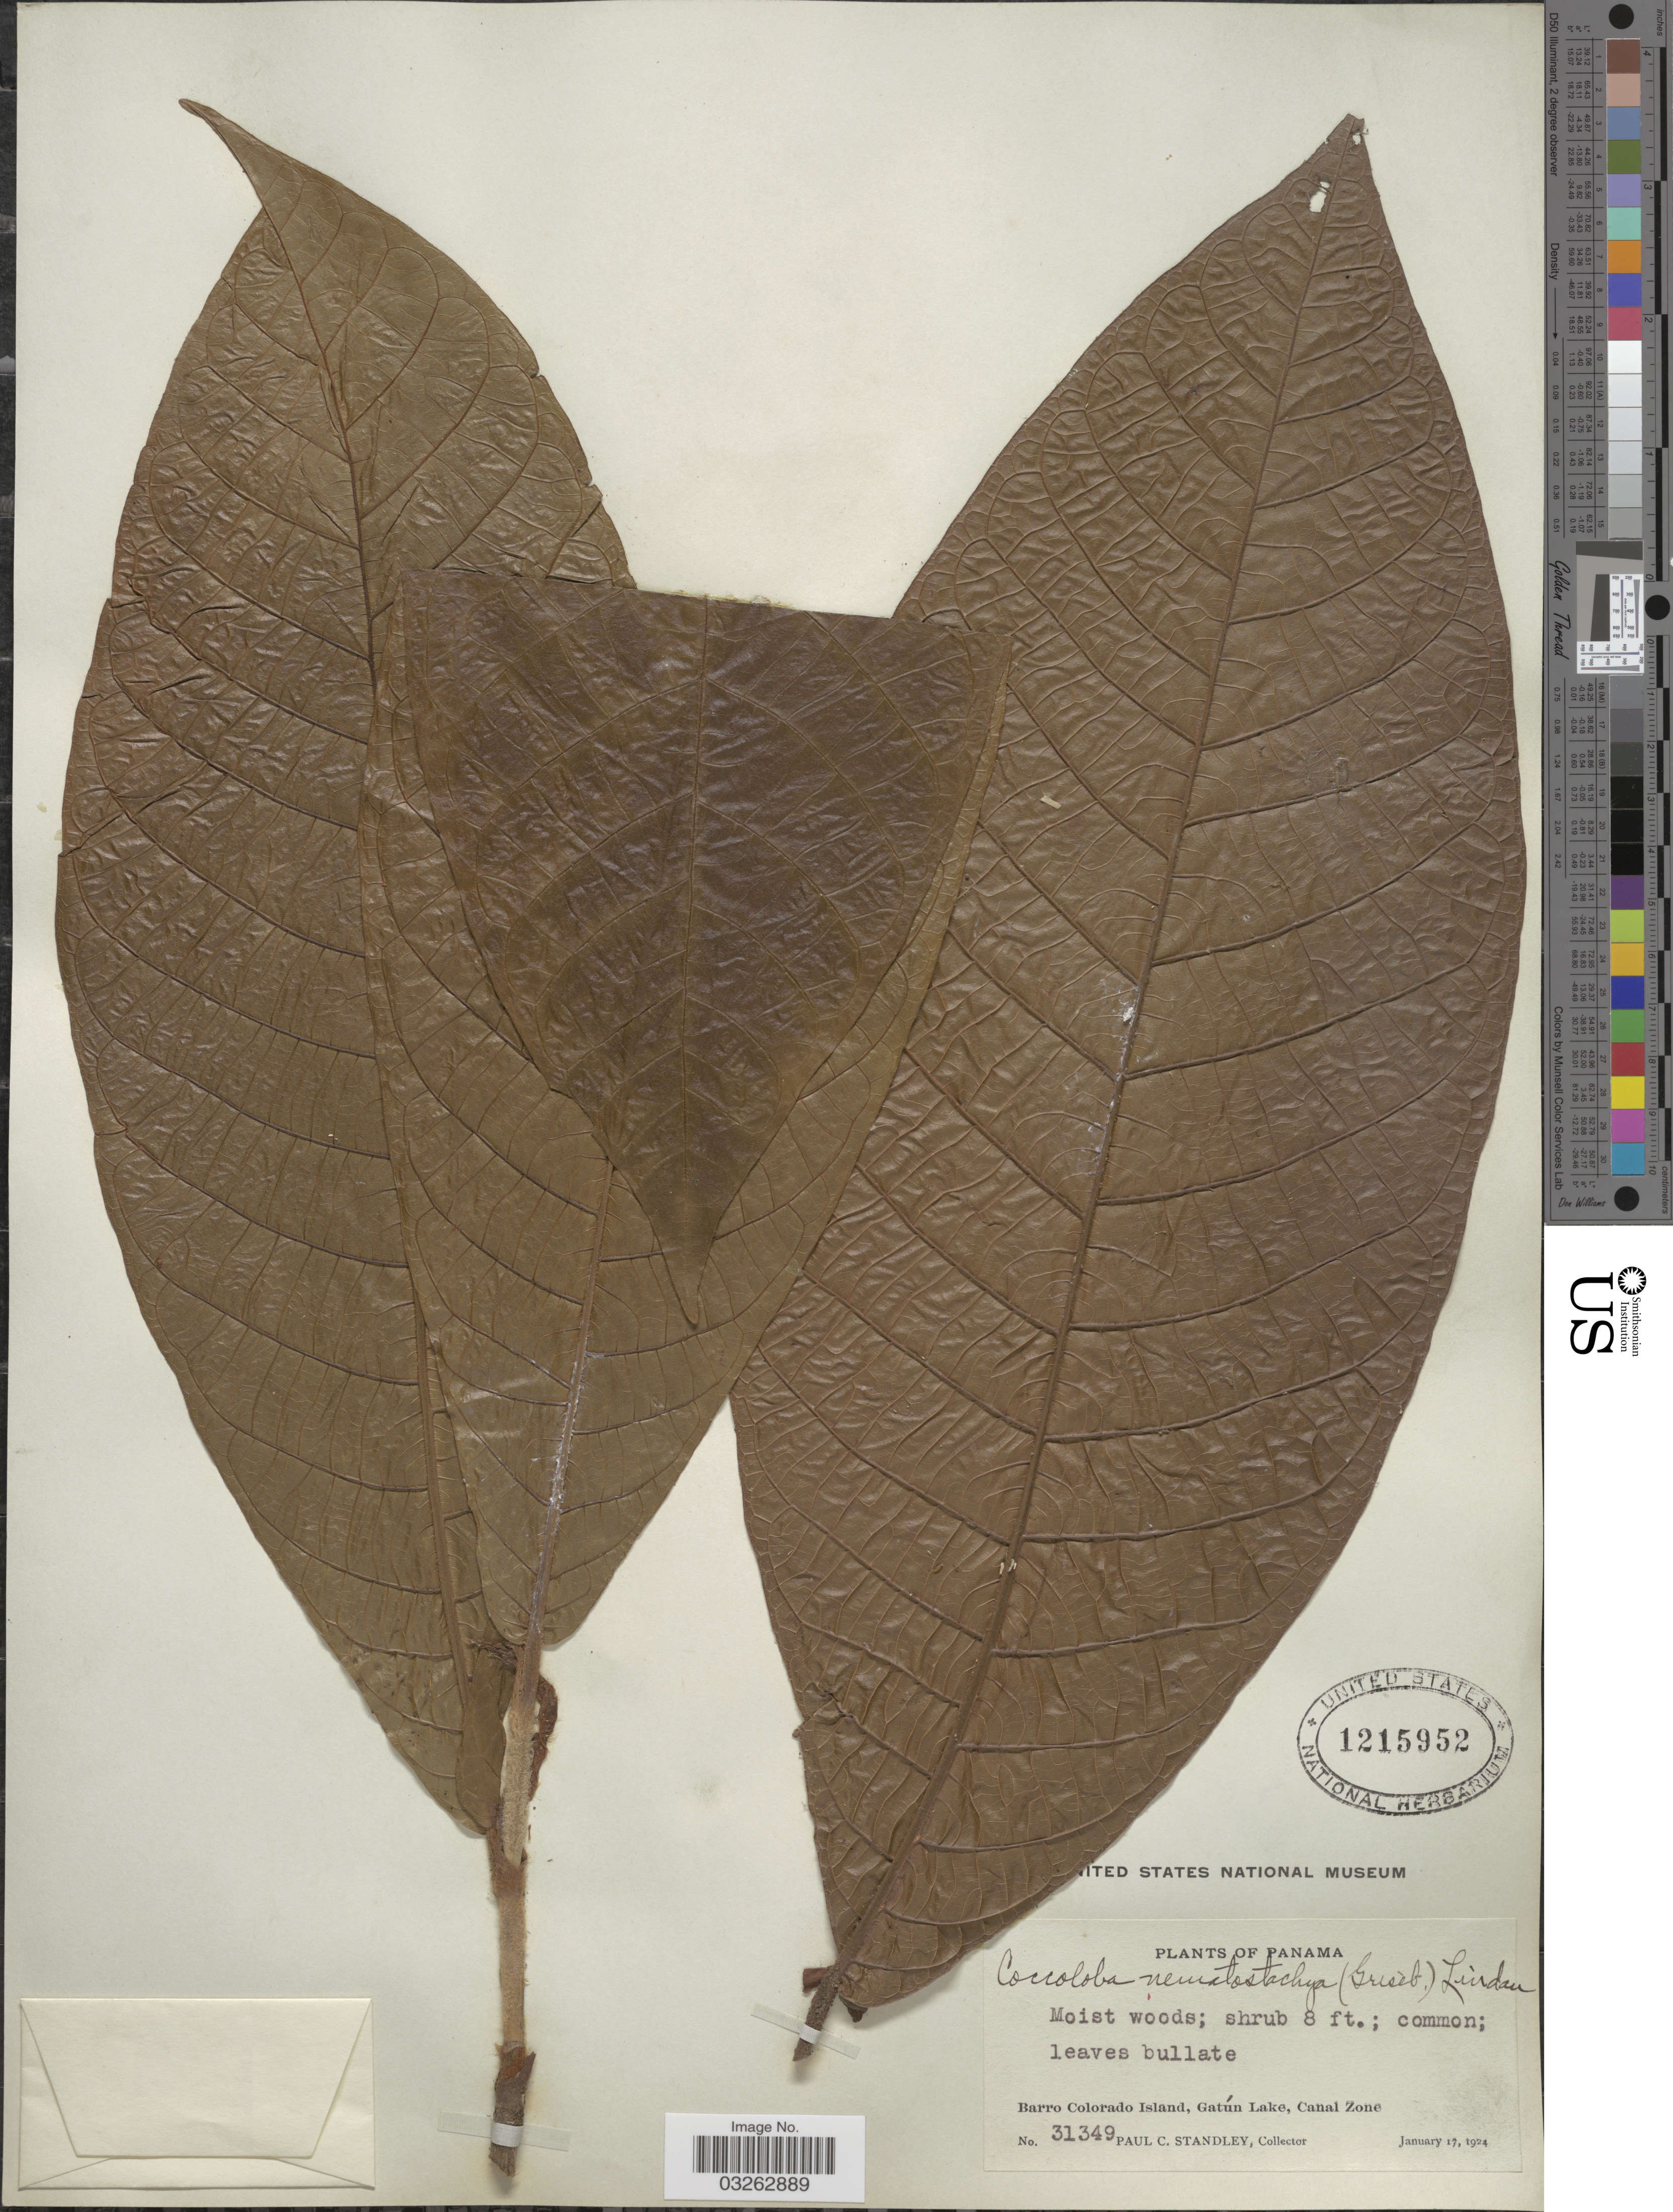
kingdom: Plantae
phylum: Tracheophyta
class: Magnoliopsida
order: Caryophyllales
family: Polygonaceae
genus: Coccoloba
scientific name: Coccoloba manzinellensis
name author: Beurl.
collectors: P. C. Standley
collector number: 31349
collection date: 1924-01-17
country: Panama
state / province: Panamá Oeste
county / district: Canal Zone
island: Barro Colorado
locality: Barro Colorado Island, Gatún Lake, Canal Zone.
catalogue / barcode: US 1215952